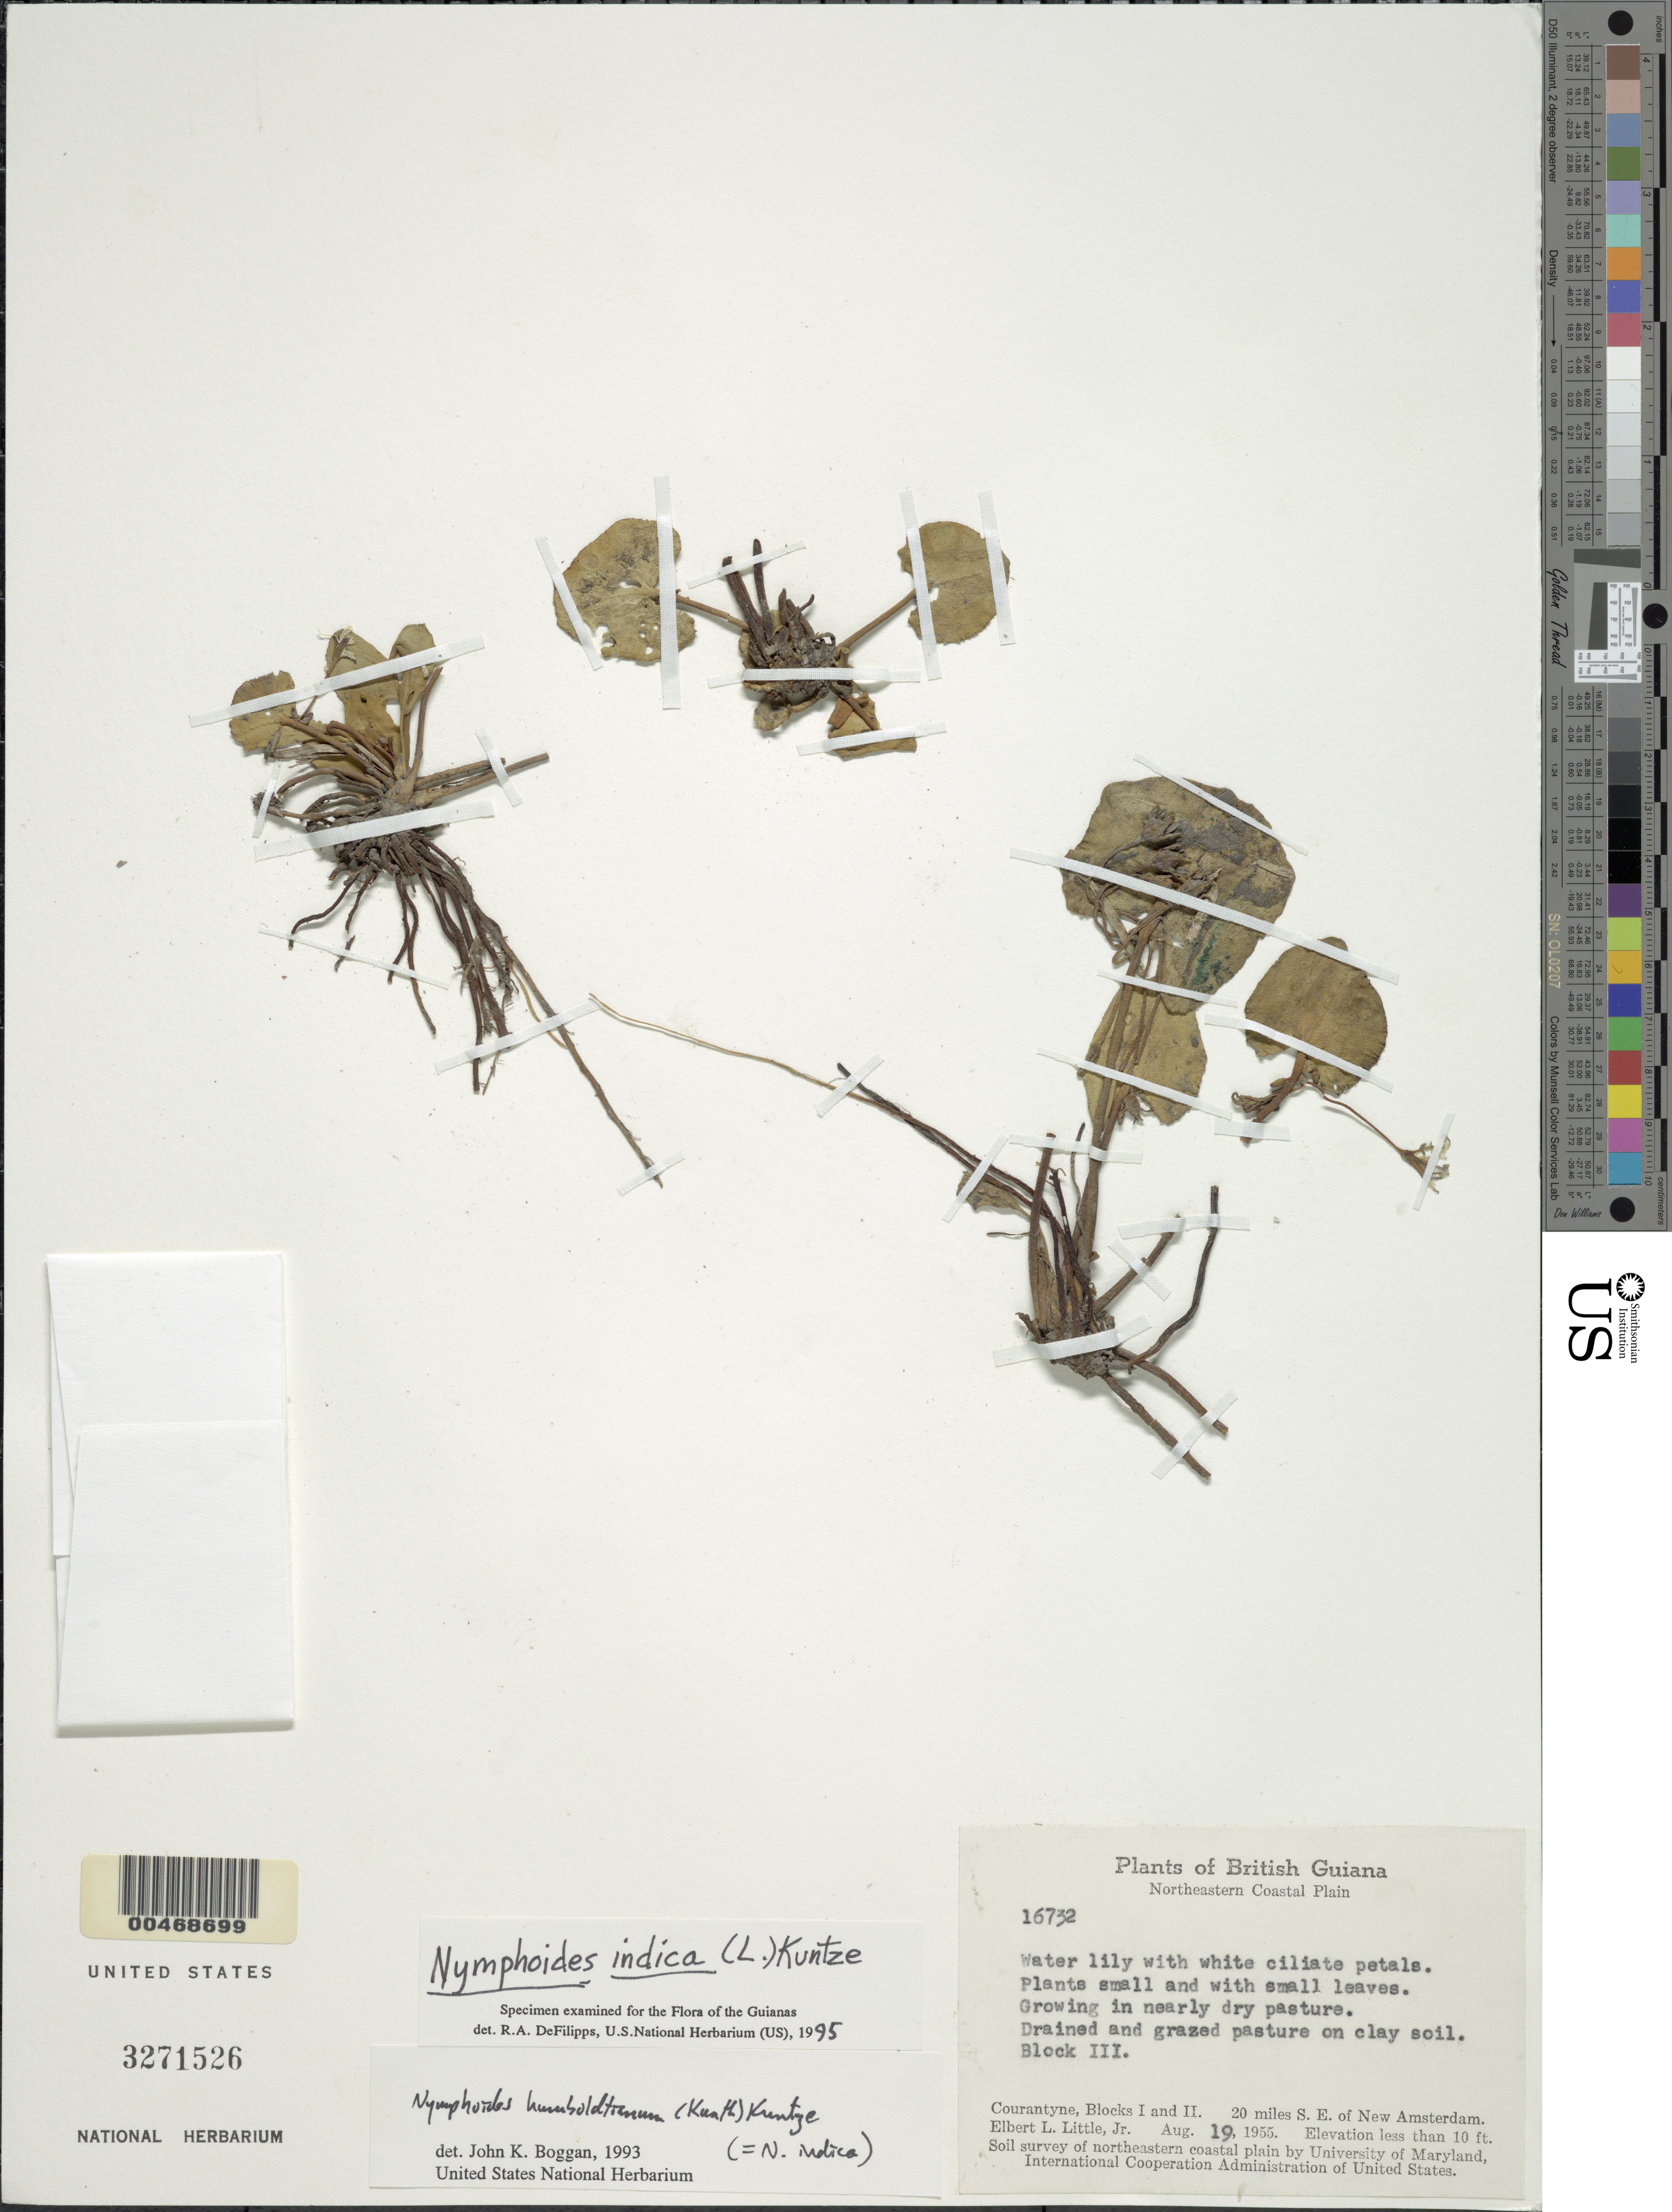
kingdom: Plantae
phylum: Tracheophyta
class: Magnoliopsida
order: Asterales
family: Menyanthaceae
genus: Nymphoides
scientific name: Nymphoides indica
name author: (L.) Kuntze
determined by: DeFilipps, R. A.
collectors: E. L. Little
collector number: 16732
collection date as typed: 19-Aug-55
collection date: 1955-08-19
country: Guyana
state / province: E. Berbice-Corentyne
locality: Courantyne, Blocks III. 20 mi. SE of New Amsterdam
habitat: Growing in nearly dry pasture; drained and grazed pasture on clay soil, in puddles of water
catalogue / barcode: US 3271526